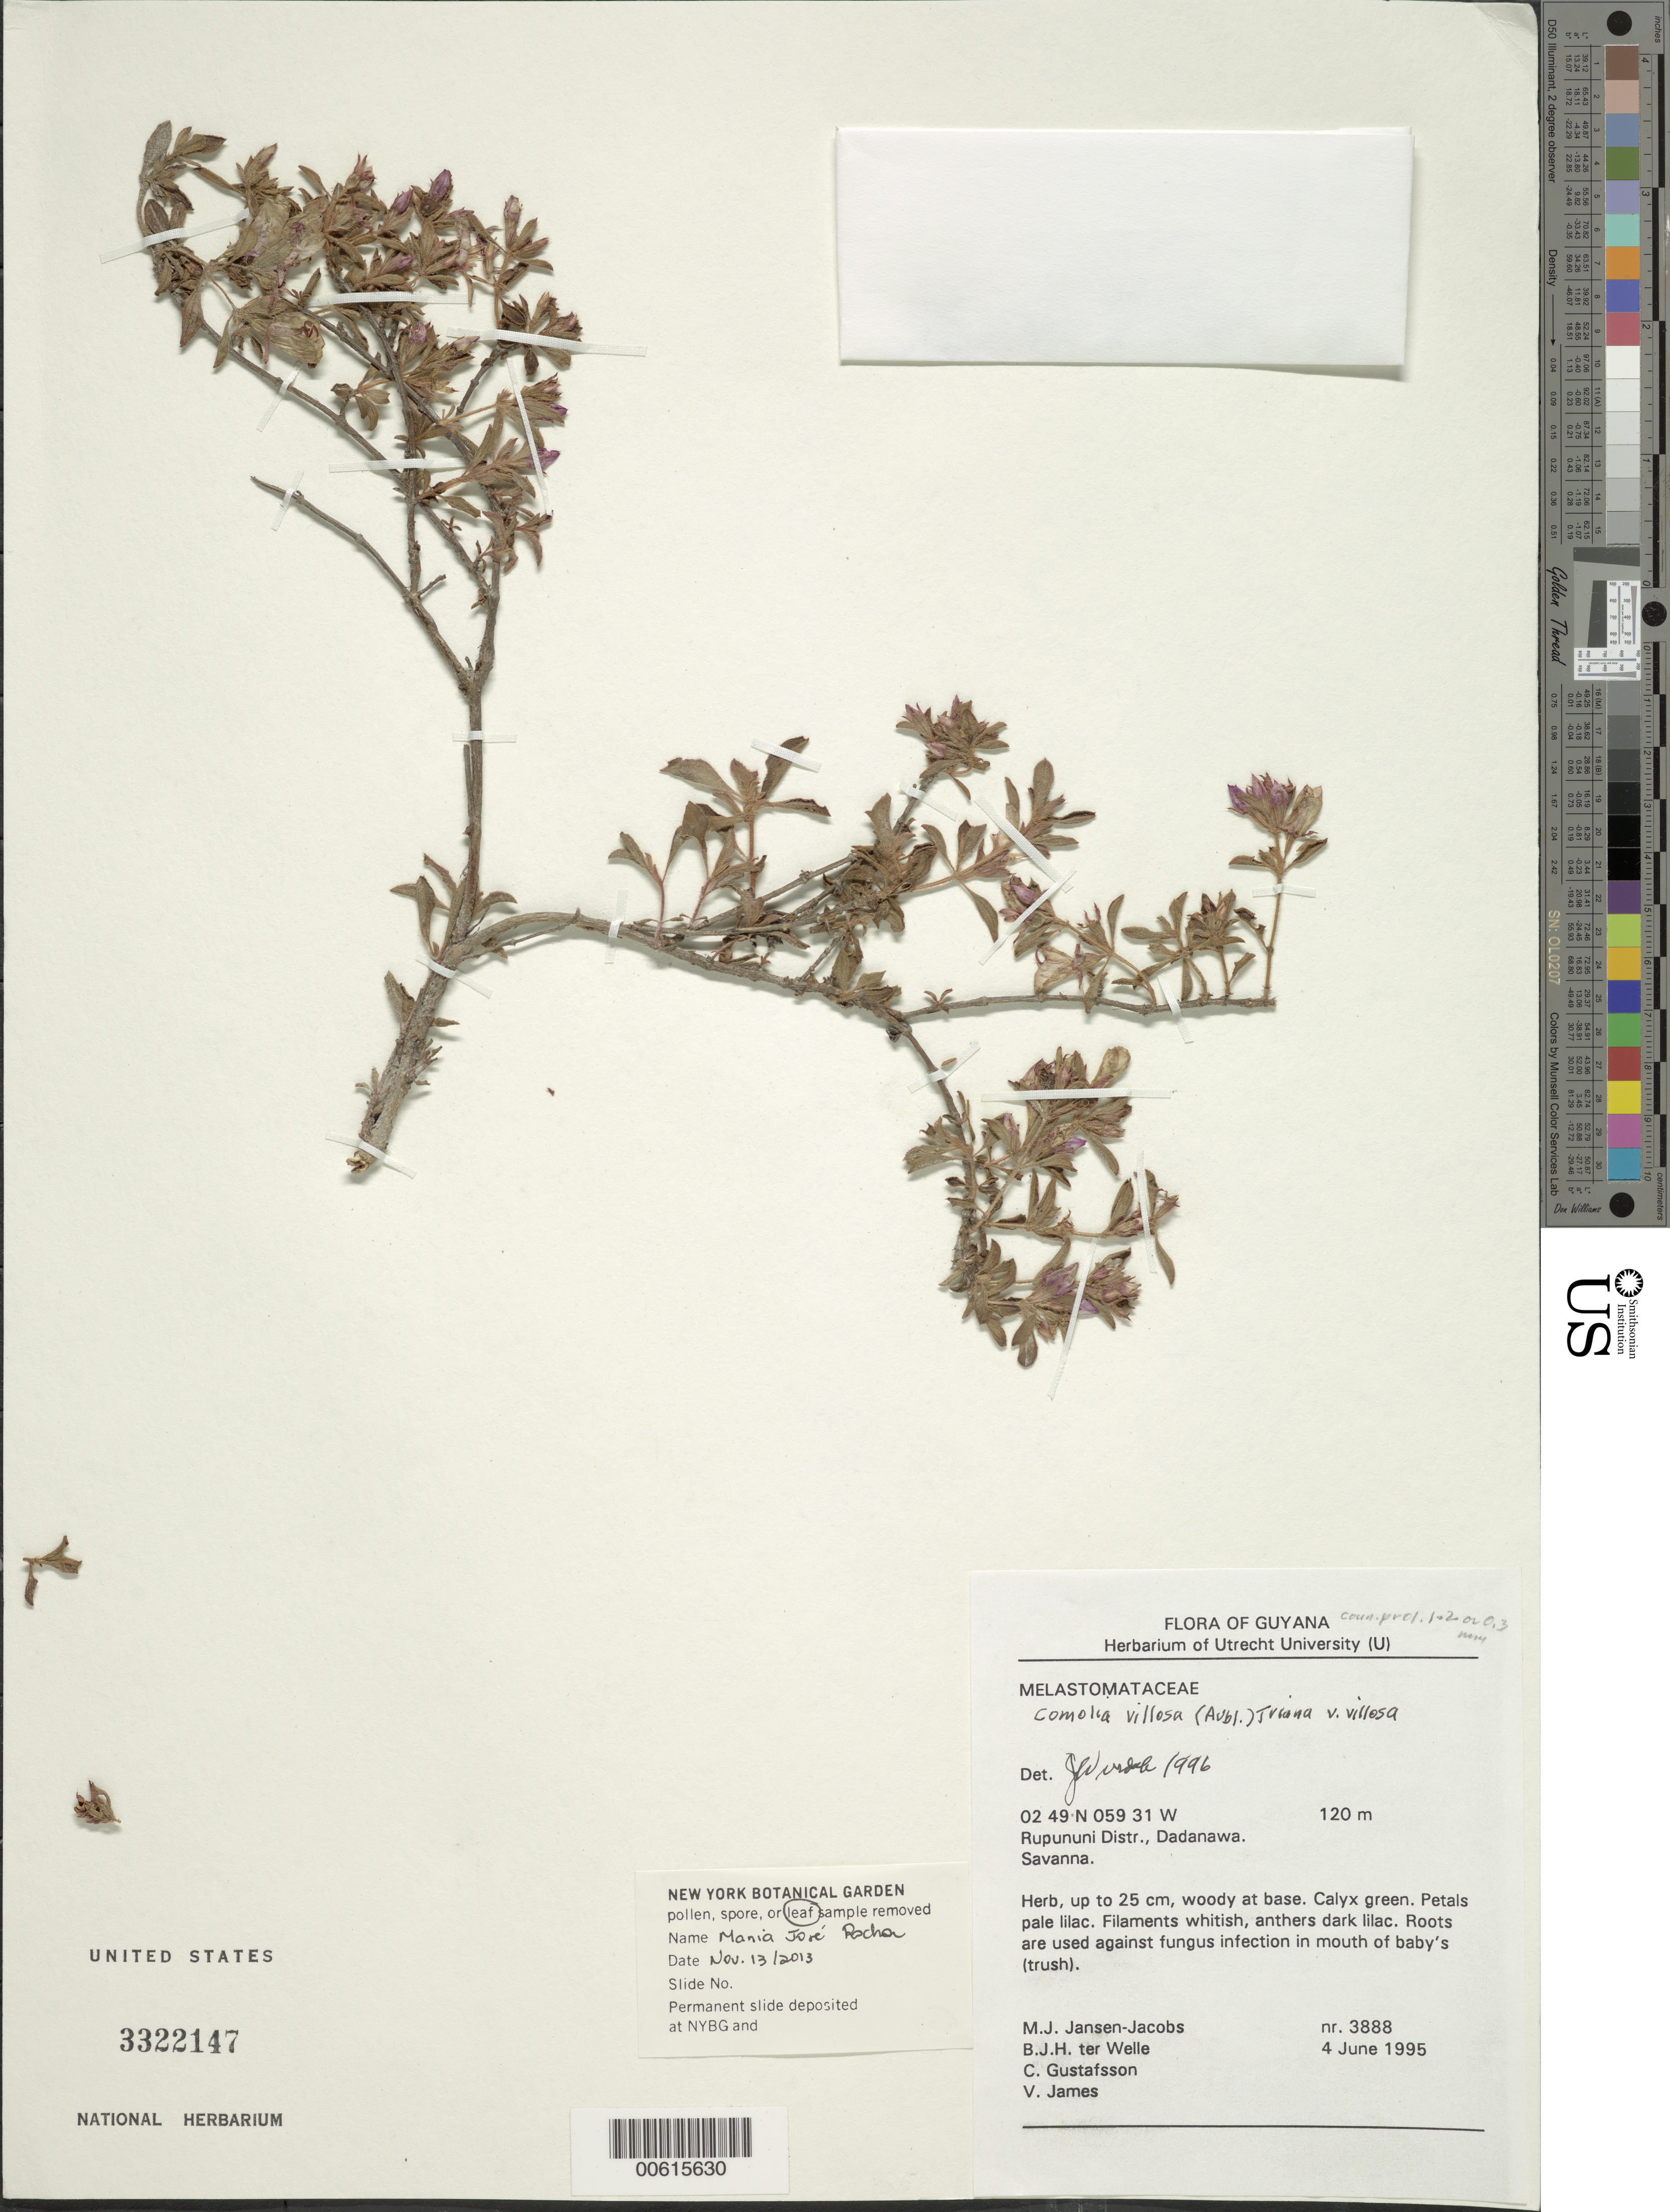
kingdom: Plantae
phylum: Tracheophyta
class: Magnoliopsida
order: Myrtales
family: Melastomataceae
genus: Comolia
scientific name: Comolia sp. nov. 3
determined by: Nunes da Silva, Diego, (RB), Jardim Botanico do Rio de Janeiro - Herbario (BRAZIL)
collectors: M. J. Jansen-Jacobs, B. Welle, C. G. Gustafsson & V. James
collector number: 3888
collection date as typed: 4-Jun-95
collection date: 1995-06-04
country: Guyana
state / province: U. Takutu-U. Essequibo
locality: Dadanawa, Rupununi River, Rupununi District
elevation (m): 120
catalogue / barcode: US 3322147